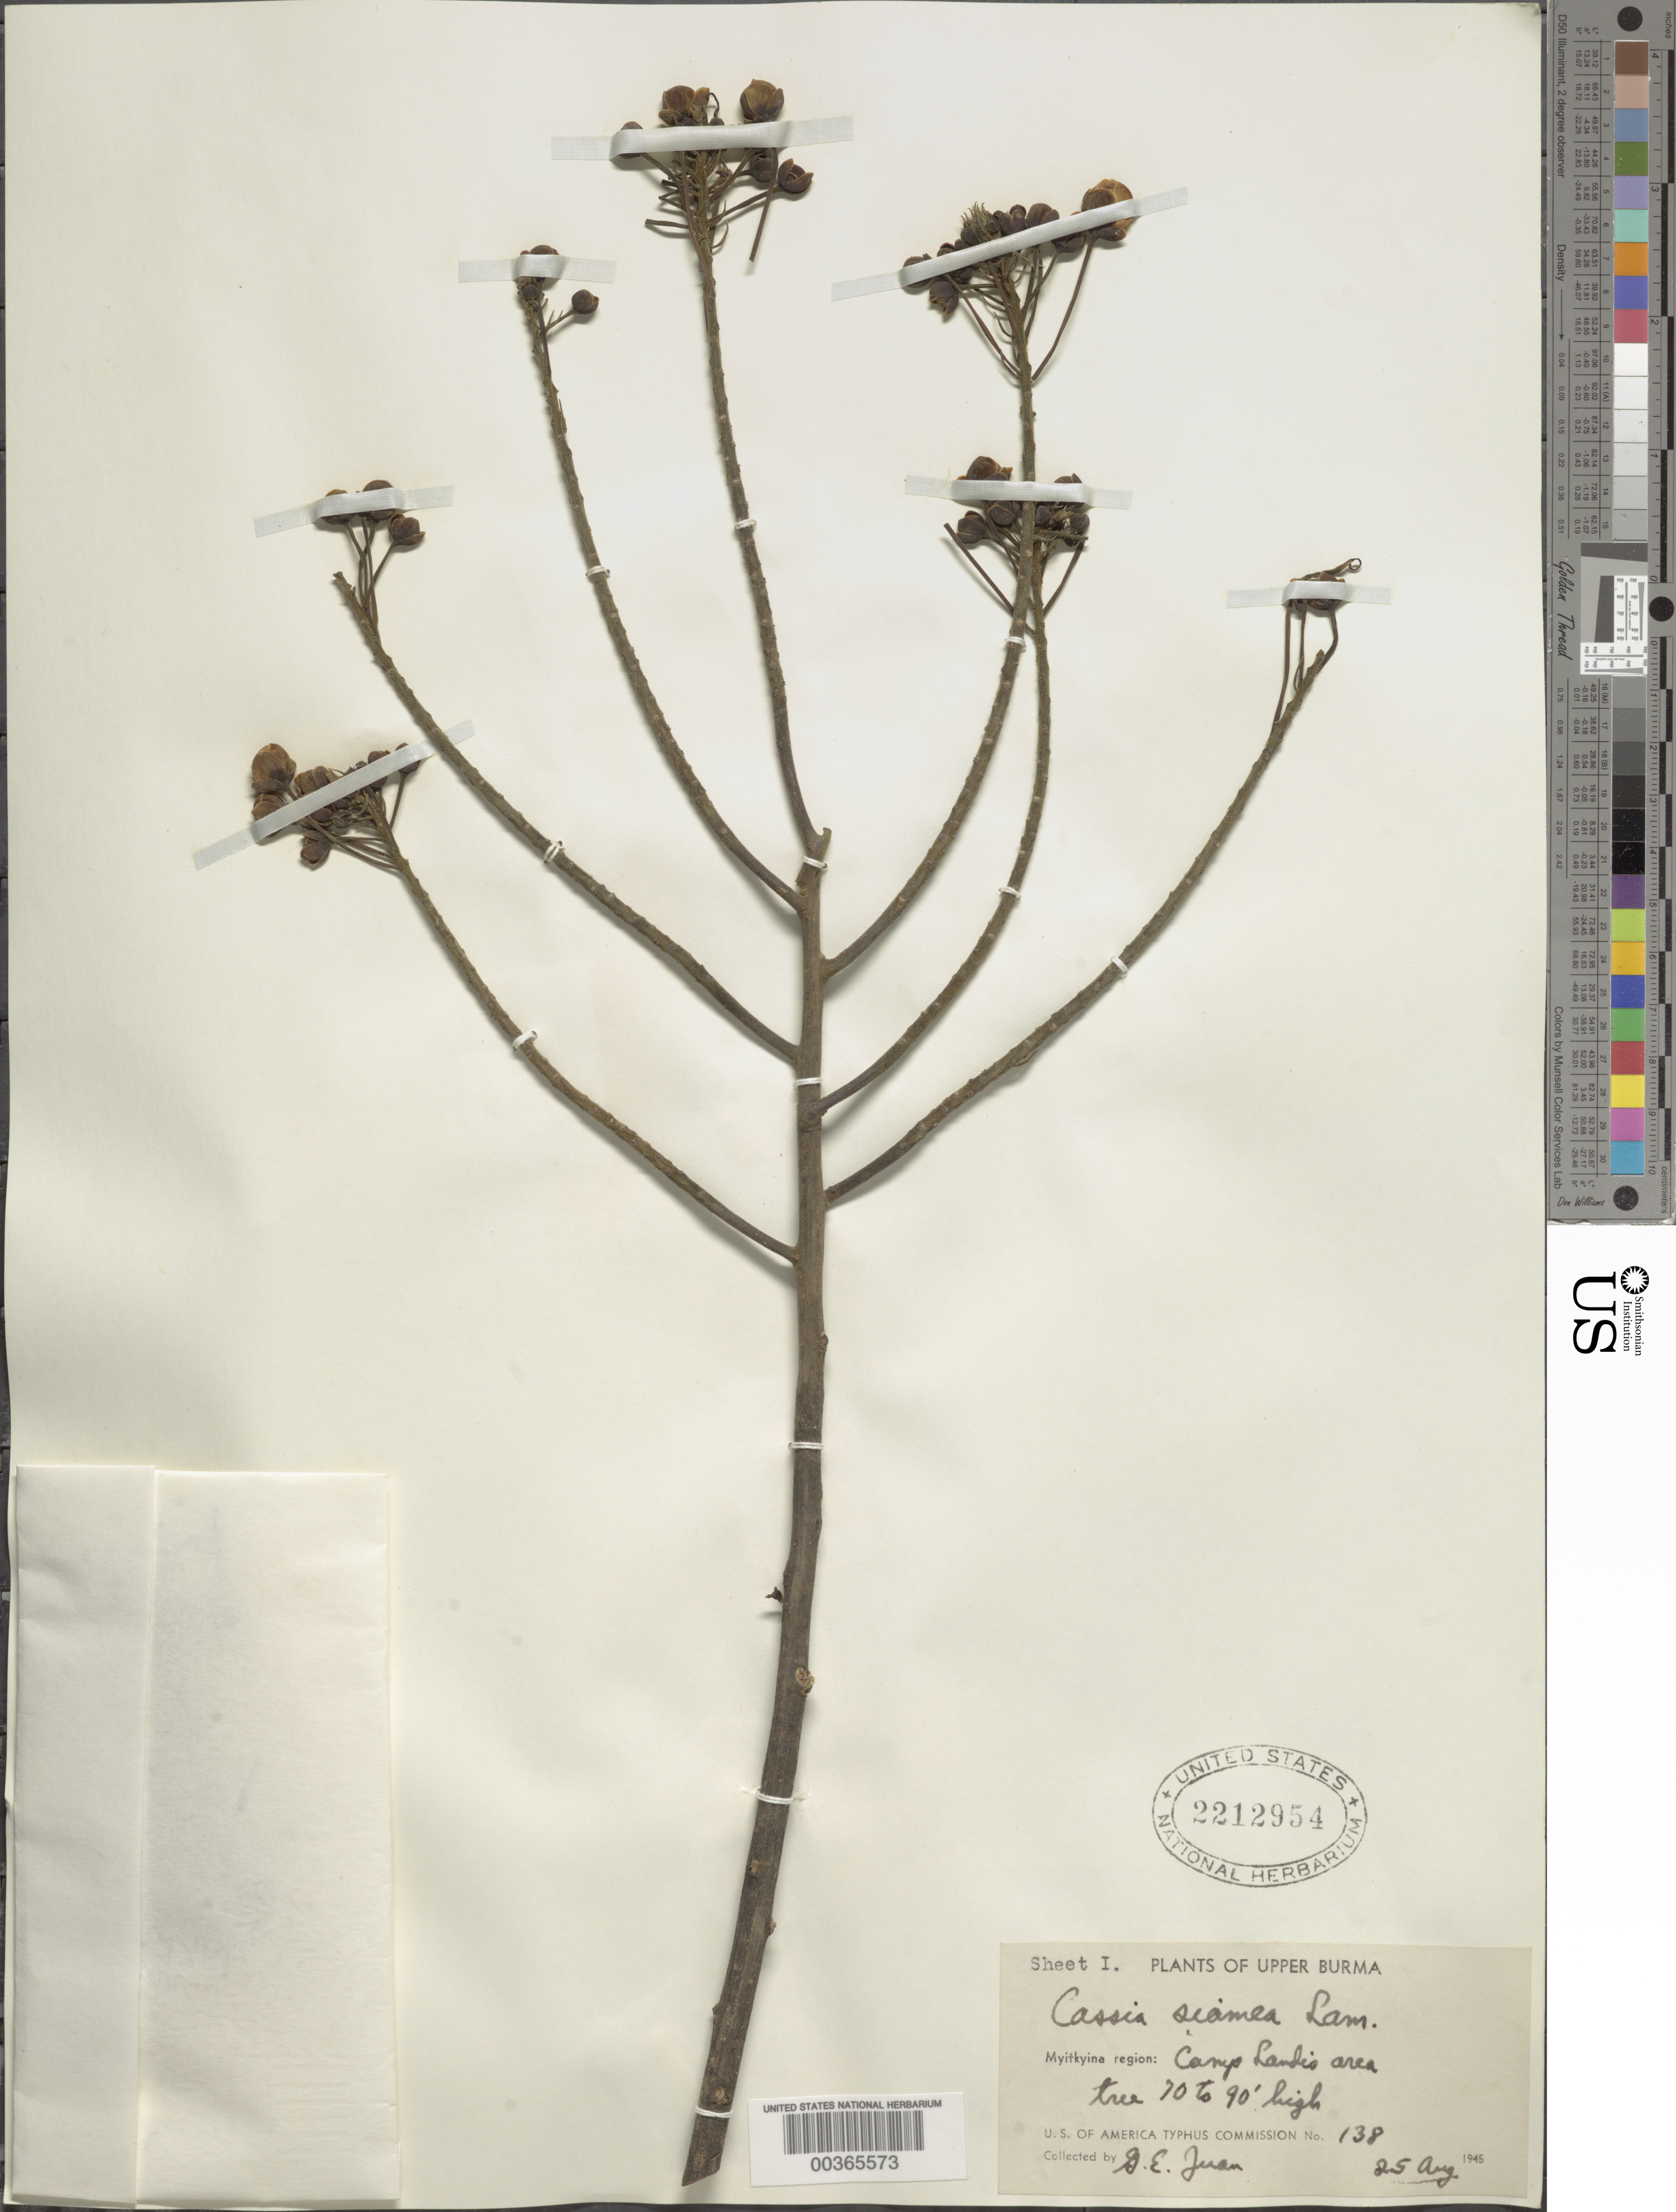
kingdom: Plantae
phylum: Tracheophyta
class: Magnoliopsida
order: Fabales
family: Fabaceae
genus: Senna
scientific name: Senna siamea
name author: (Lam.) H.S. Irwin & Barneby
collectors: G. Juan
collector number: USA Typhus Commission No. 138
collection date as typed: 25 Aug 1945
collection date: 1945-08-25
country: Myanmar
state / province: Kachin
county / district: Myitkyina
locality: Upper Burma; Myitkyina region; Camp Landis area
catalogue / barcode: US 2212954